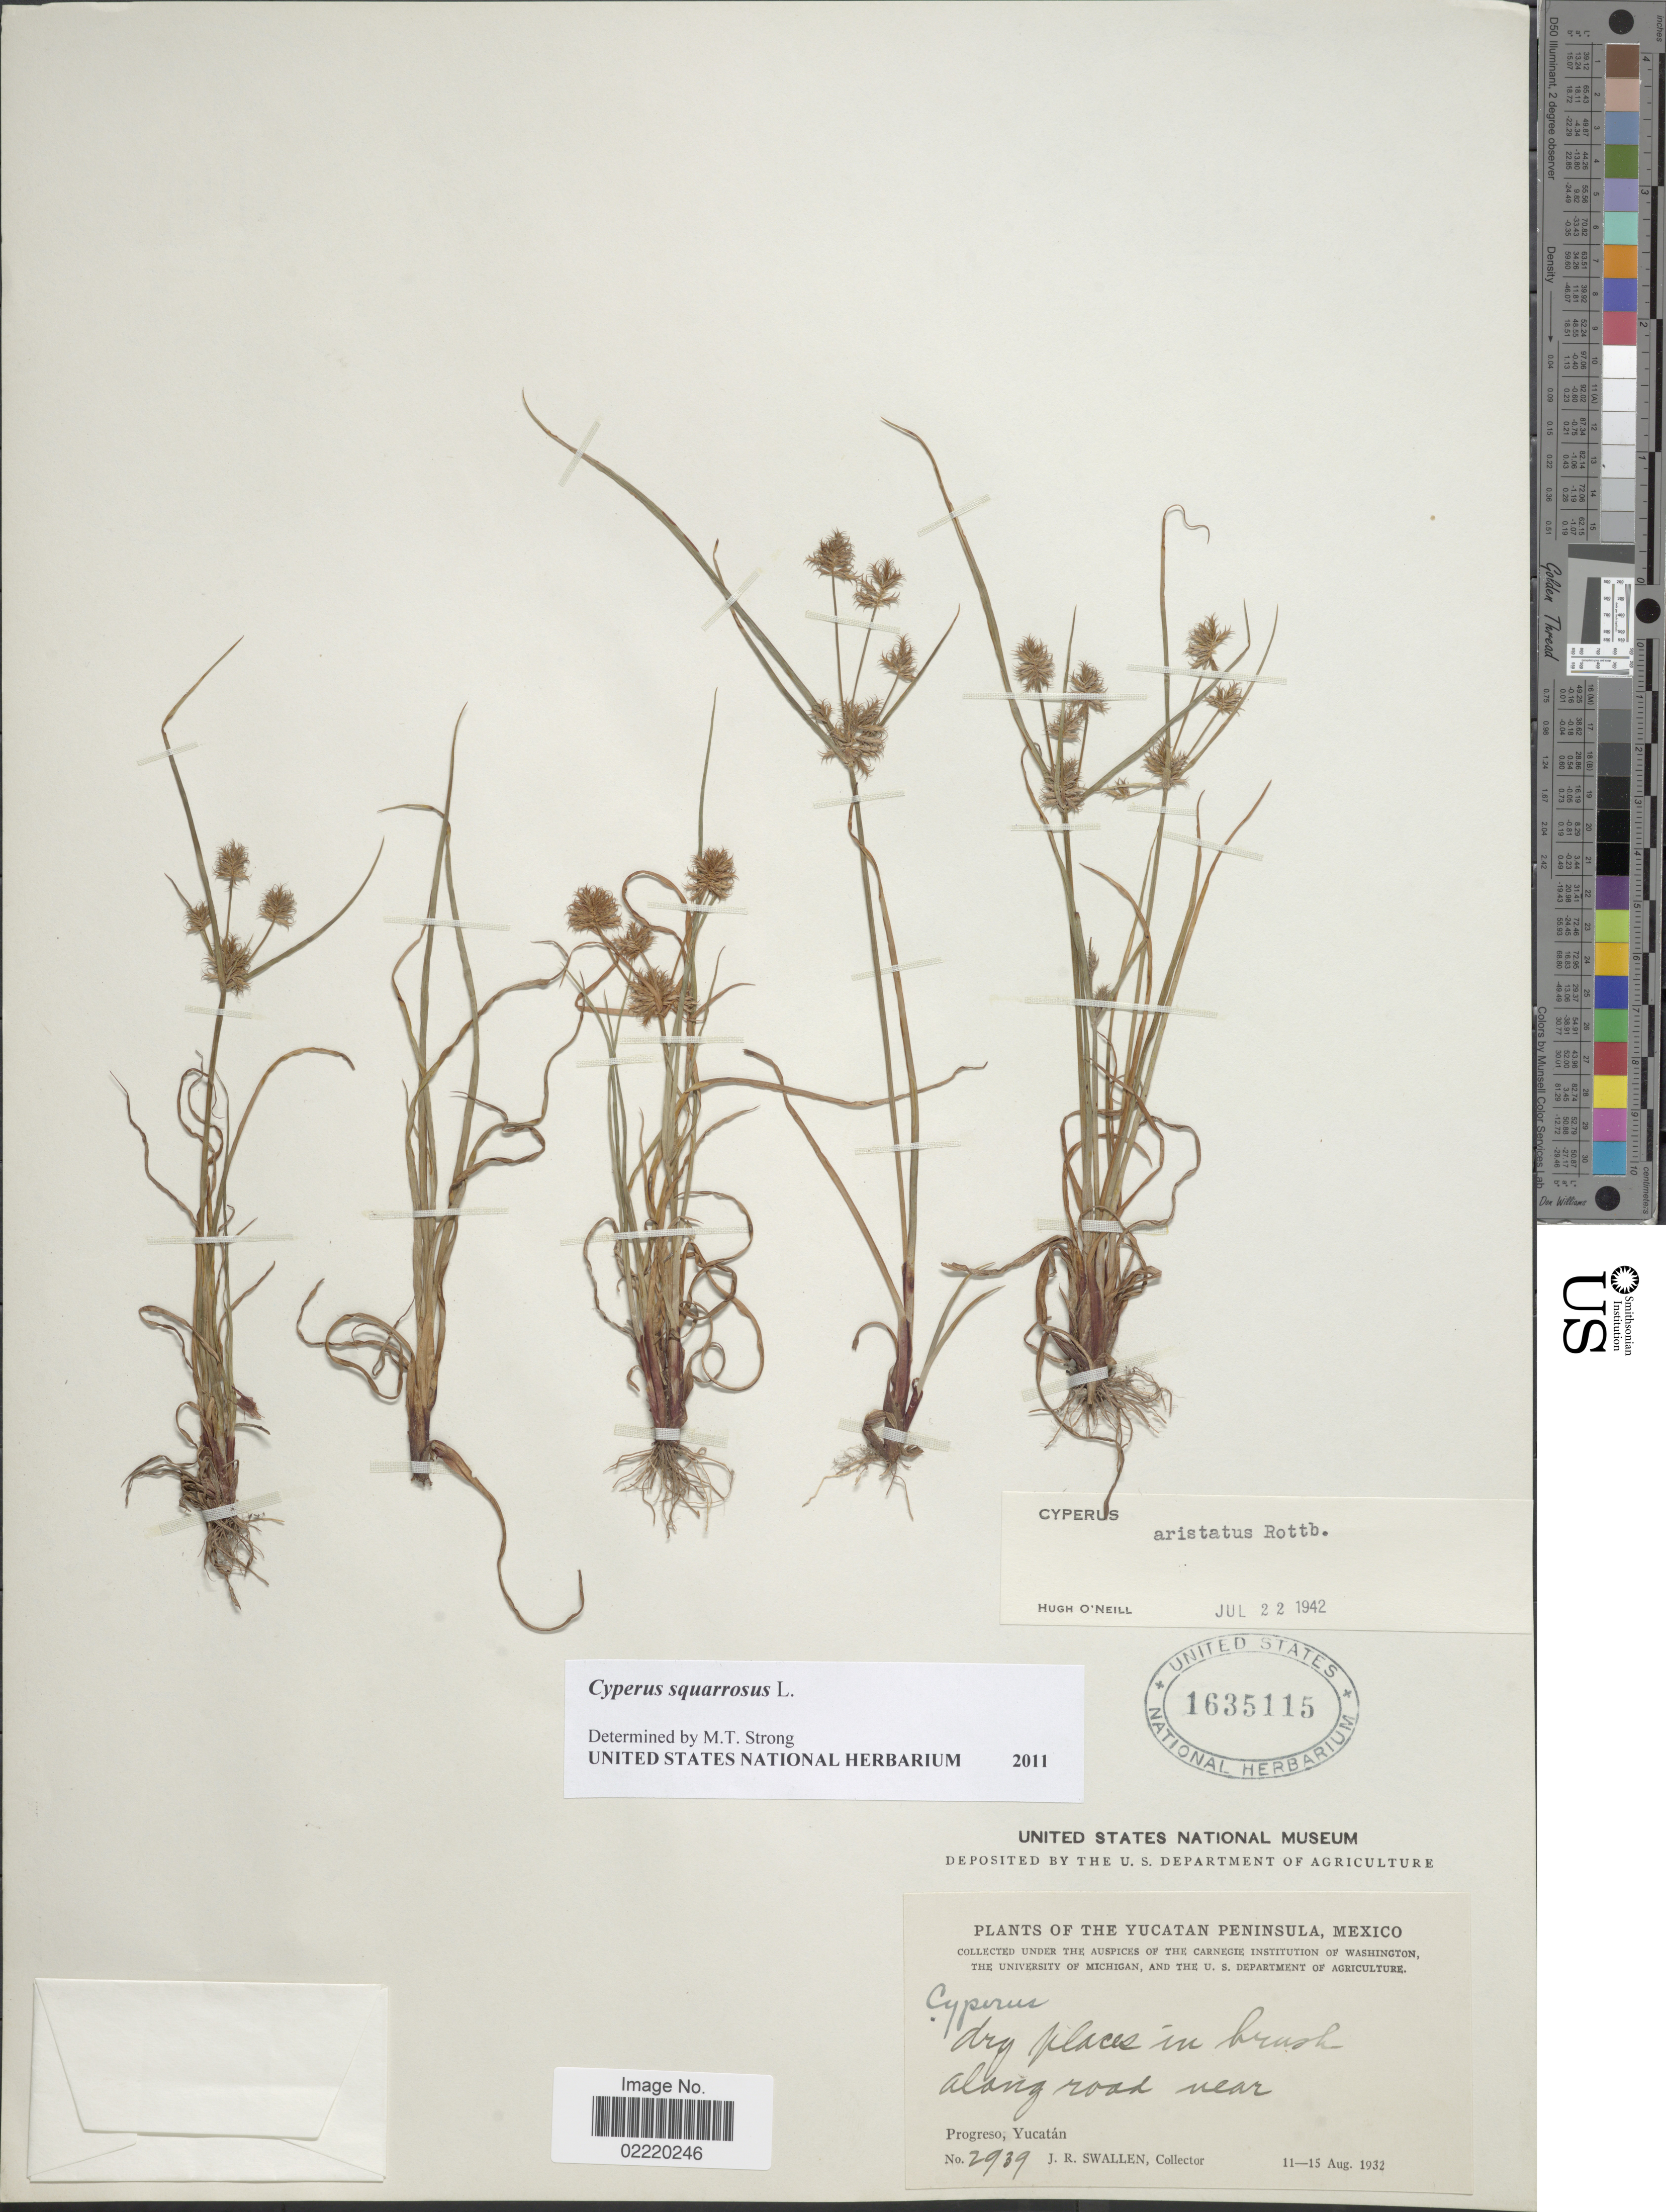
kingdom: Plantae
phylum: Tracheophyta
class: Liliopsida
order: Poales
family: Cyperaceae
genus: Cyperus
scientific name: Cyperus squarrosus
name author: L.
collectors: J. R. Swallen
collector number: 2939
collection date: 1932-08-11/1932-08-15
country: Mexico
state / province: Yucatán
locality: The Yucatan Peninsula, along road near Progreso, Yucatan.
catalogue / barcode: US 1635115